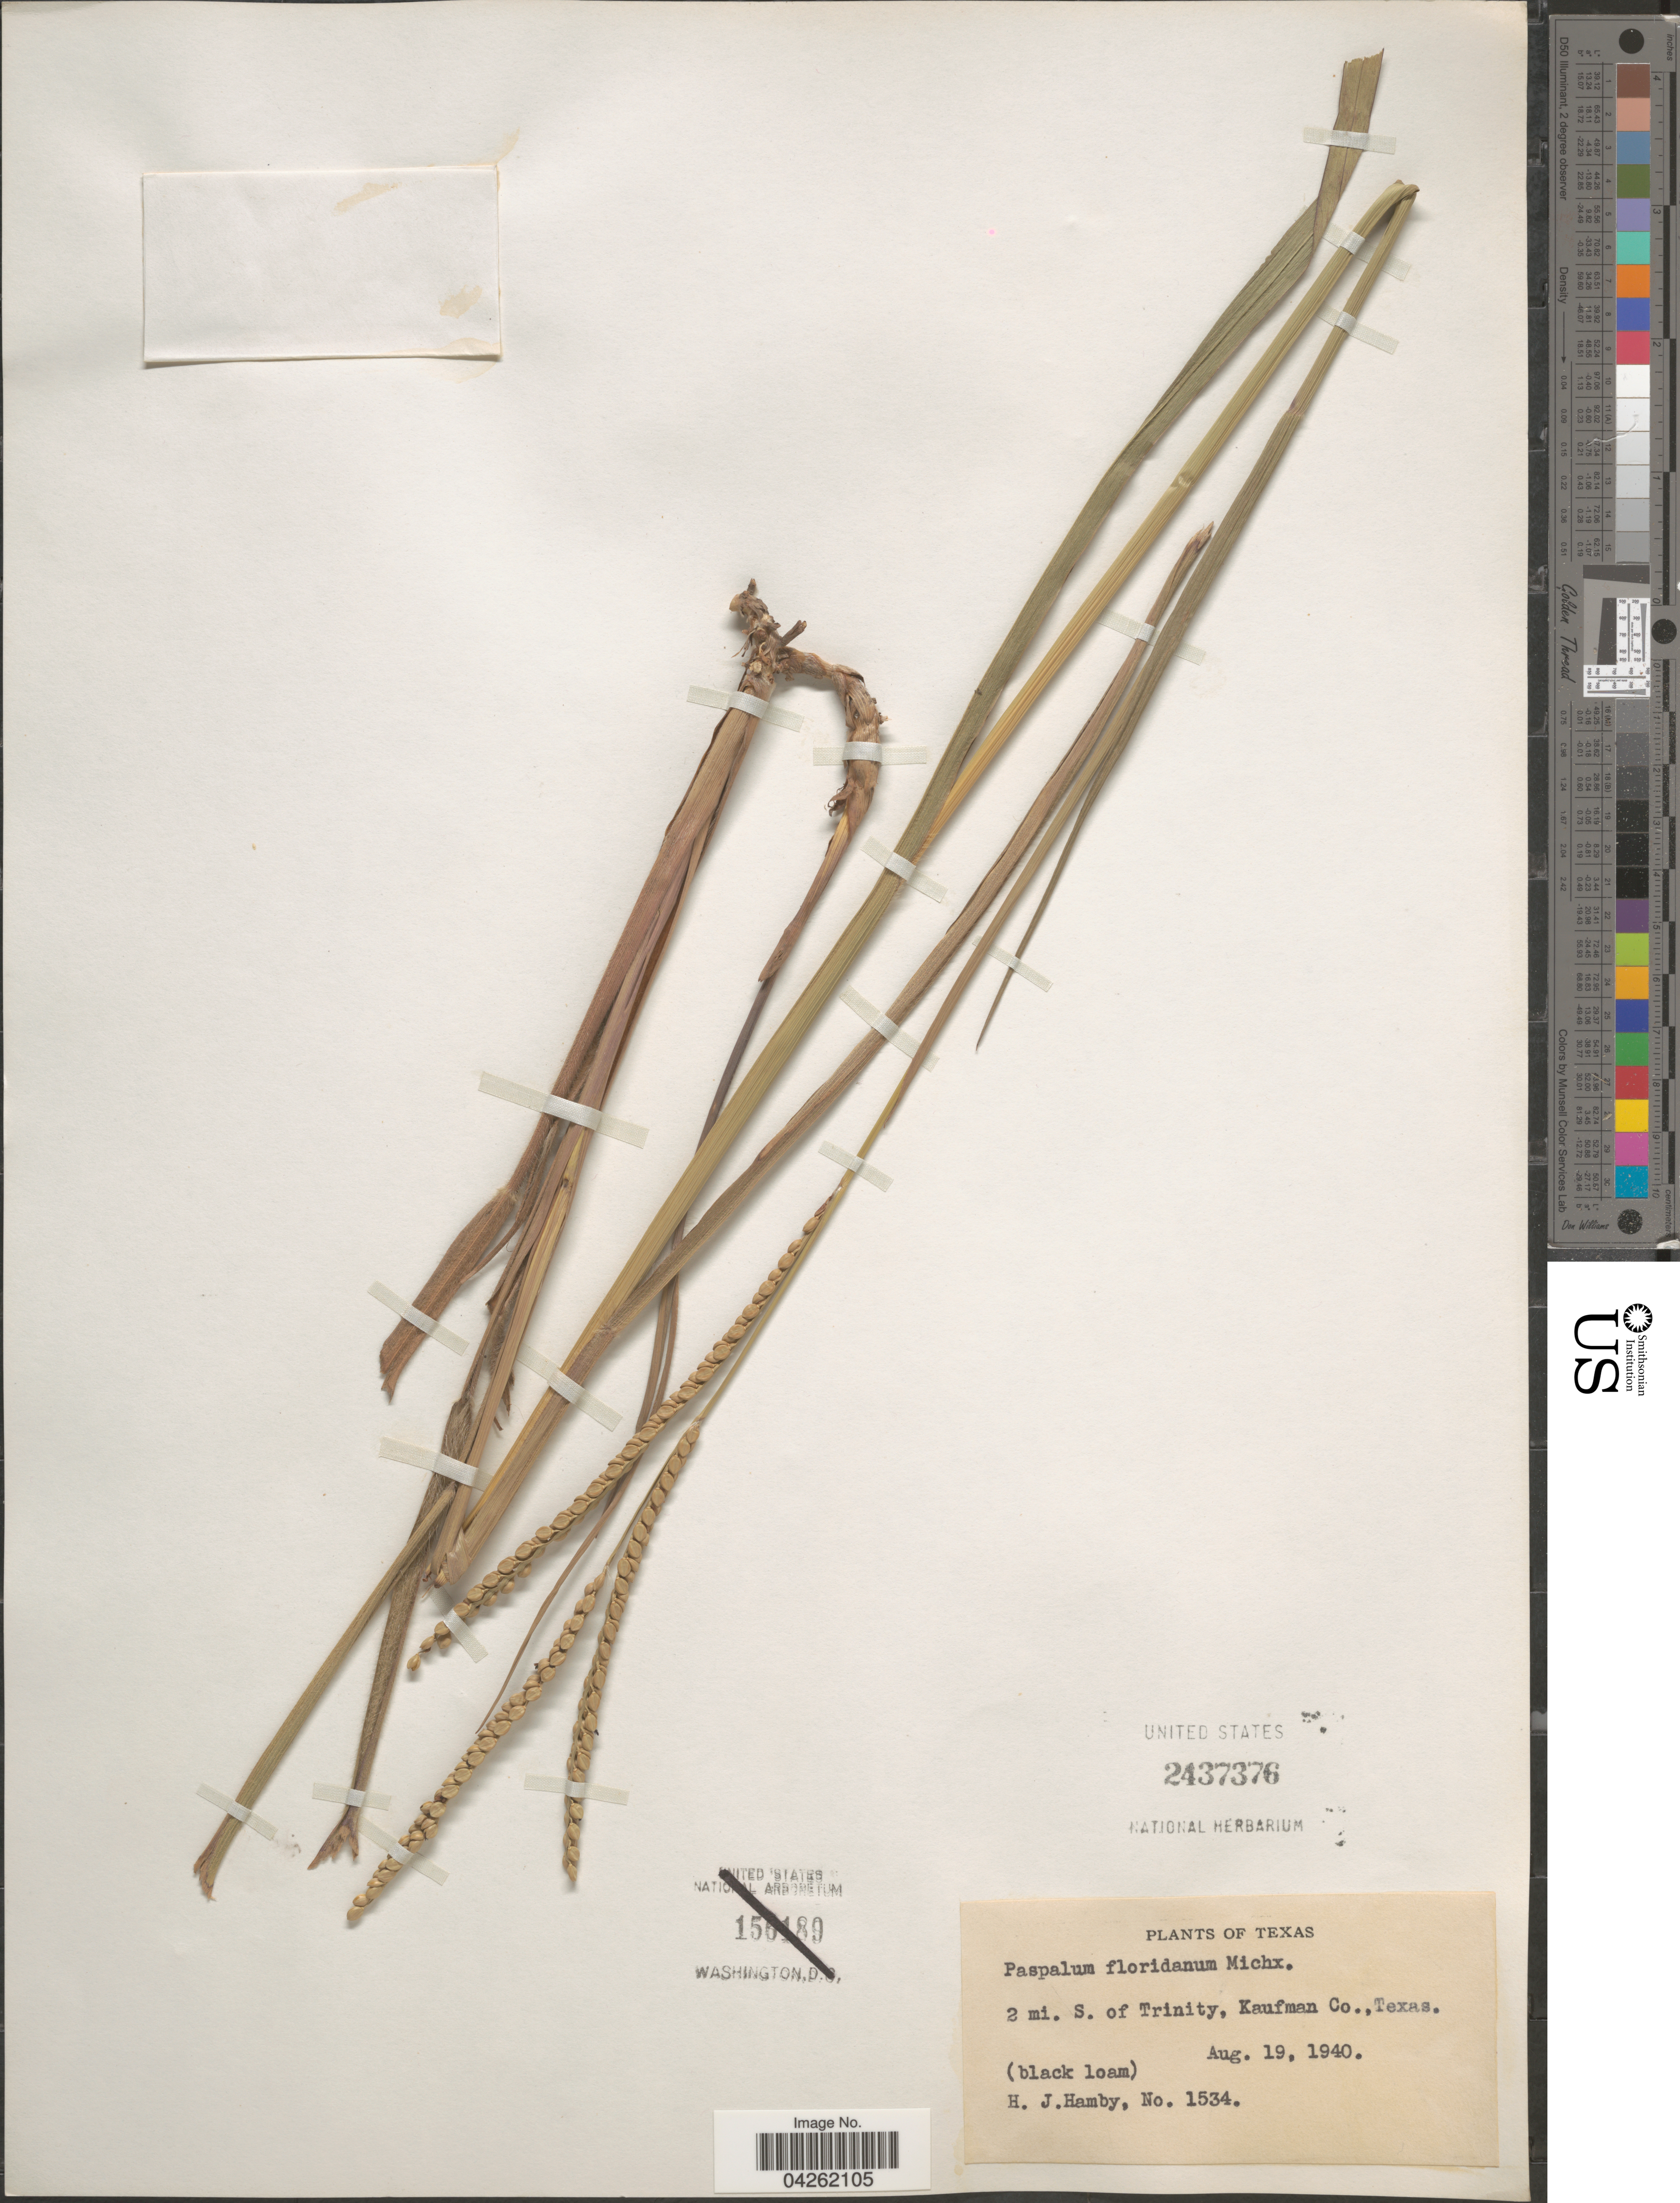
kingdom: Plantae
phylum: Tracheophyta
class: Liliopsida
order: Poales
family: Poaceae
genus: Paspalum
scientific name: Paspalum floridanum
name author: Michx.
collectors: H. Hamby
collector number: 1534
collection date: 1940-08-19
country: United States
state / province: Texas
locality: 2 mi. S. of Trinity, Kaufman Co.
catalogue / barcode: US 2437376